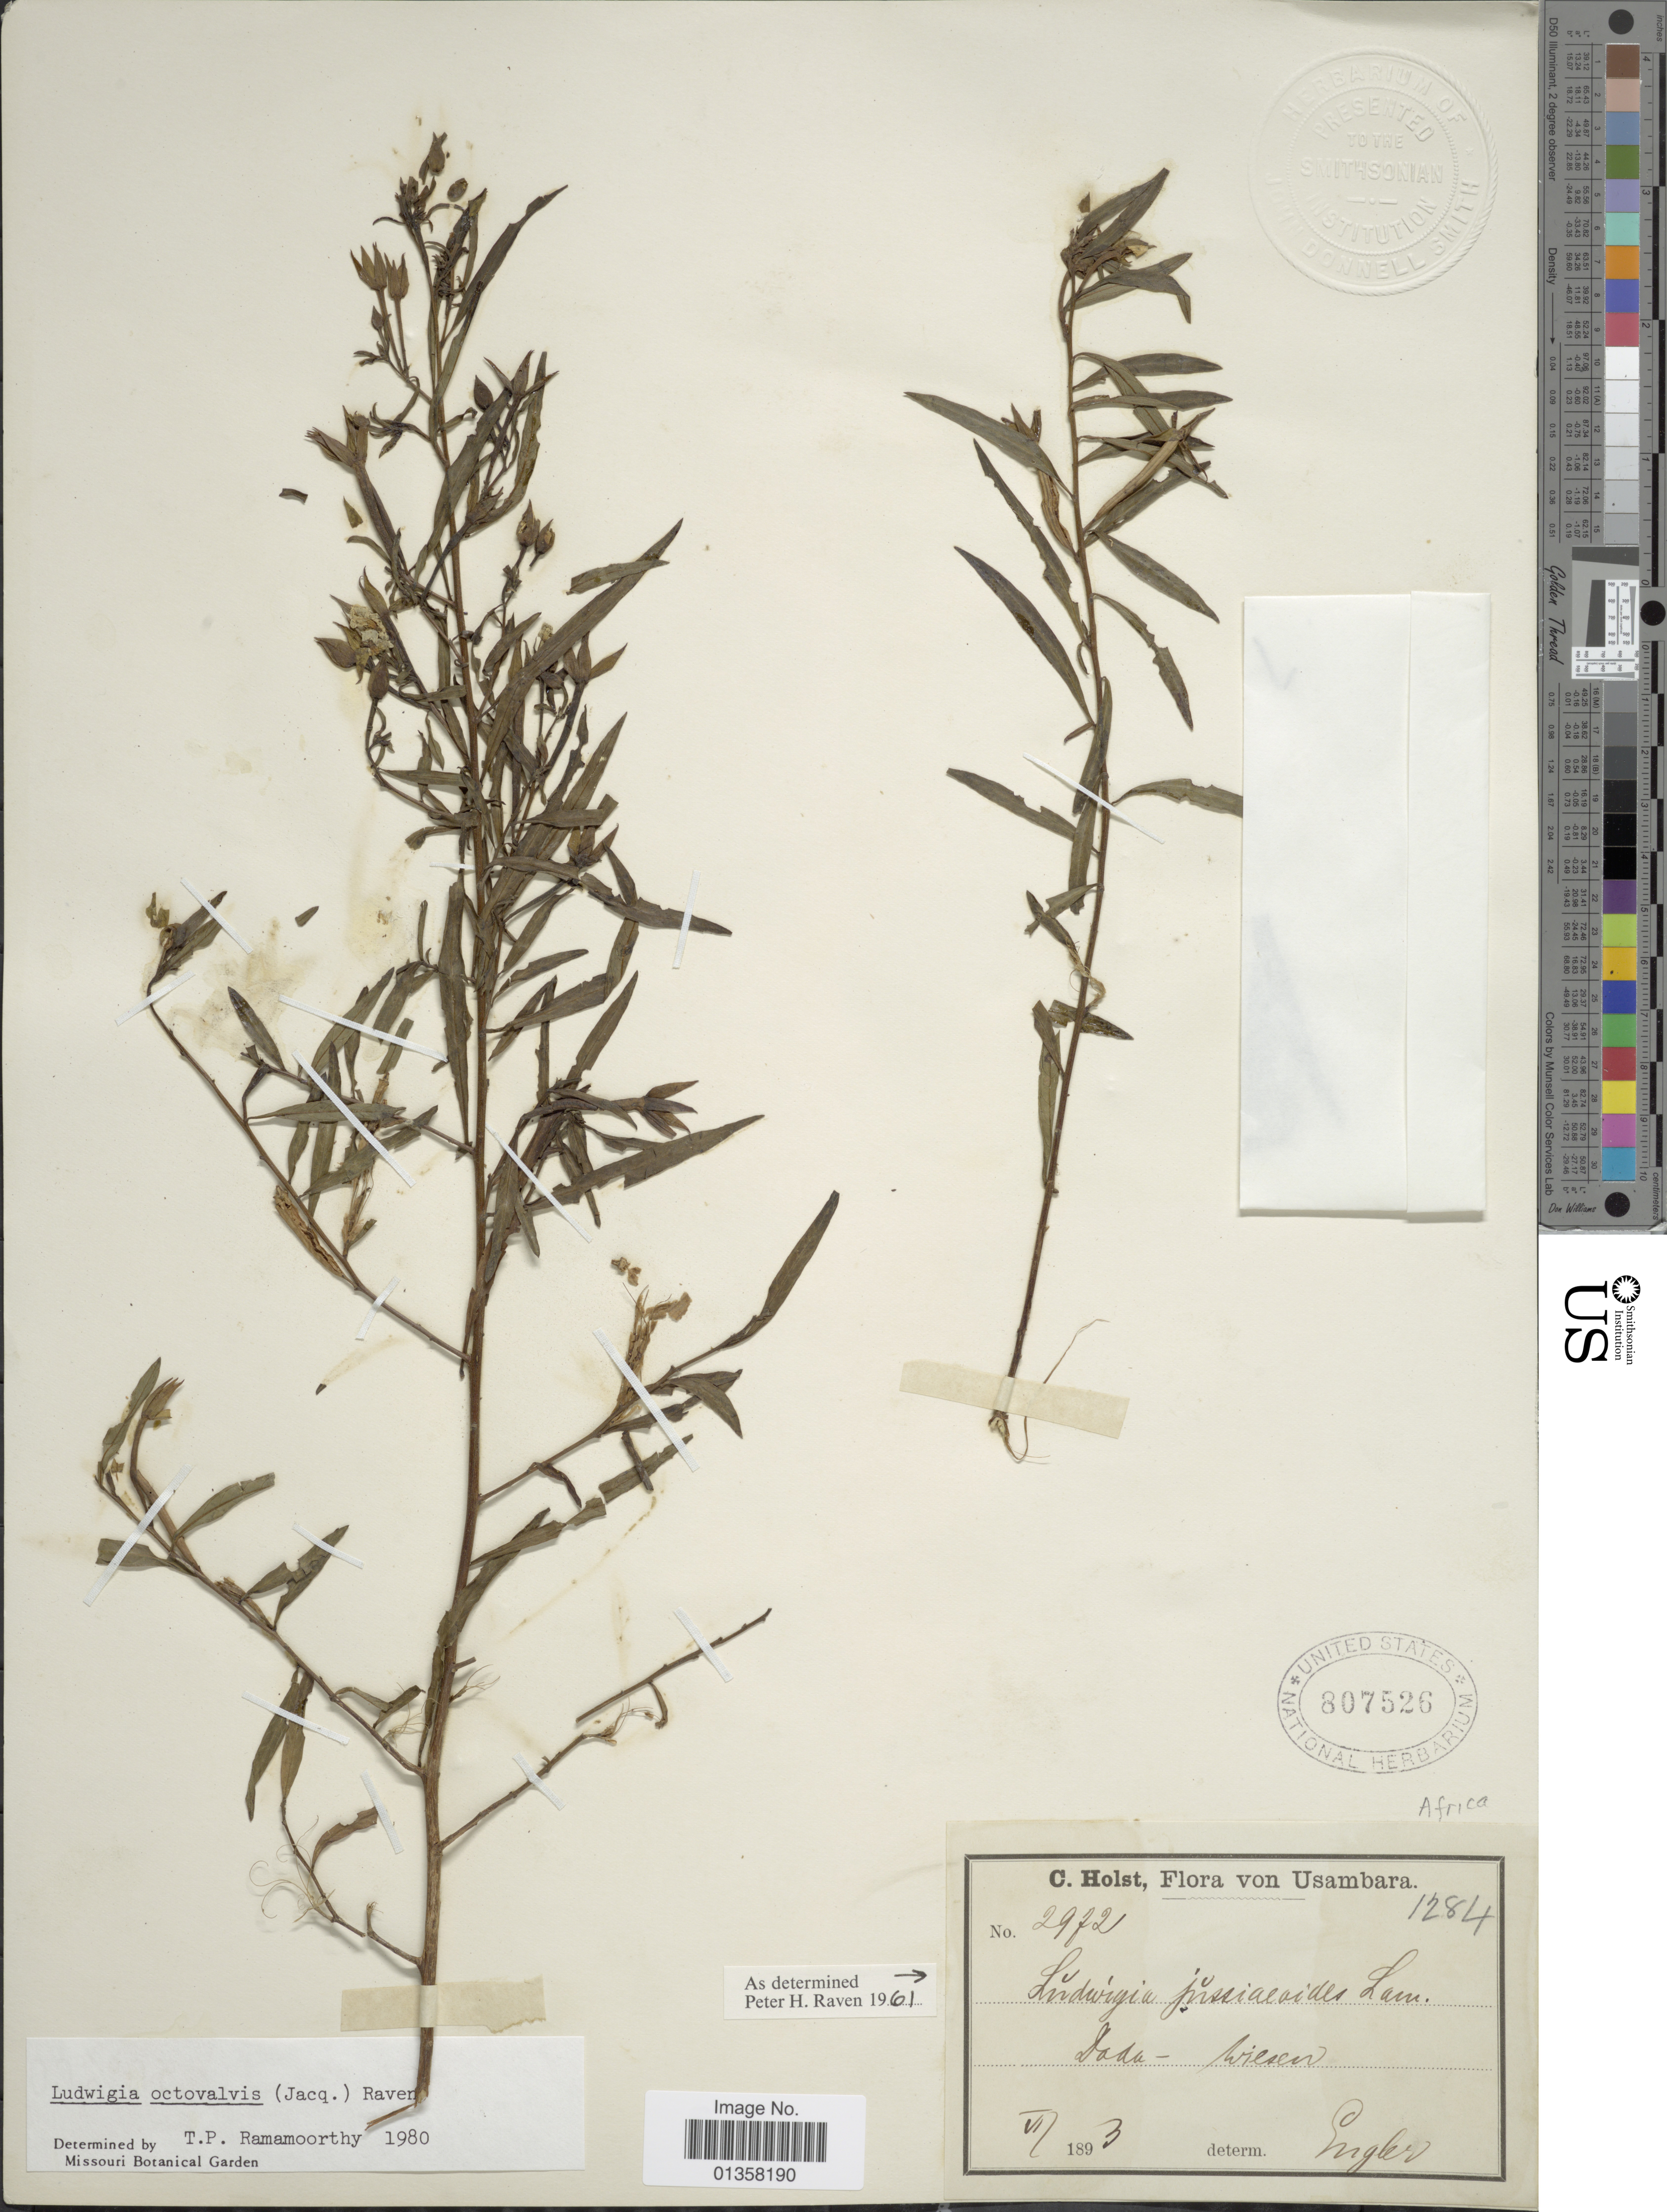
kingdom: Plantae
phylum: Tracheophyta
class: Magnoliopsida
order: Myrtales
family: Onagraceae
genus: Ludwigia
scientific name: Ludwigia octovalvis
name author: (Jacq.) P.H. Raven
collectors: C. Holst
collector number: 2972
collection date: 1893-06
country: Tanzania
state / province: Tanga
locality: Usambara, Doda.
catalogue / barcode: US 807526